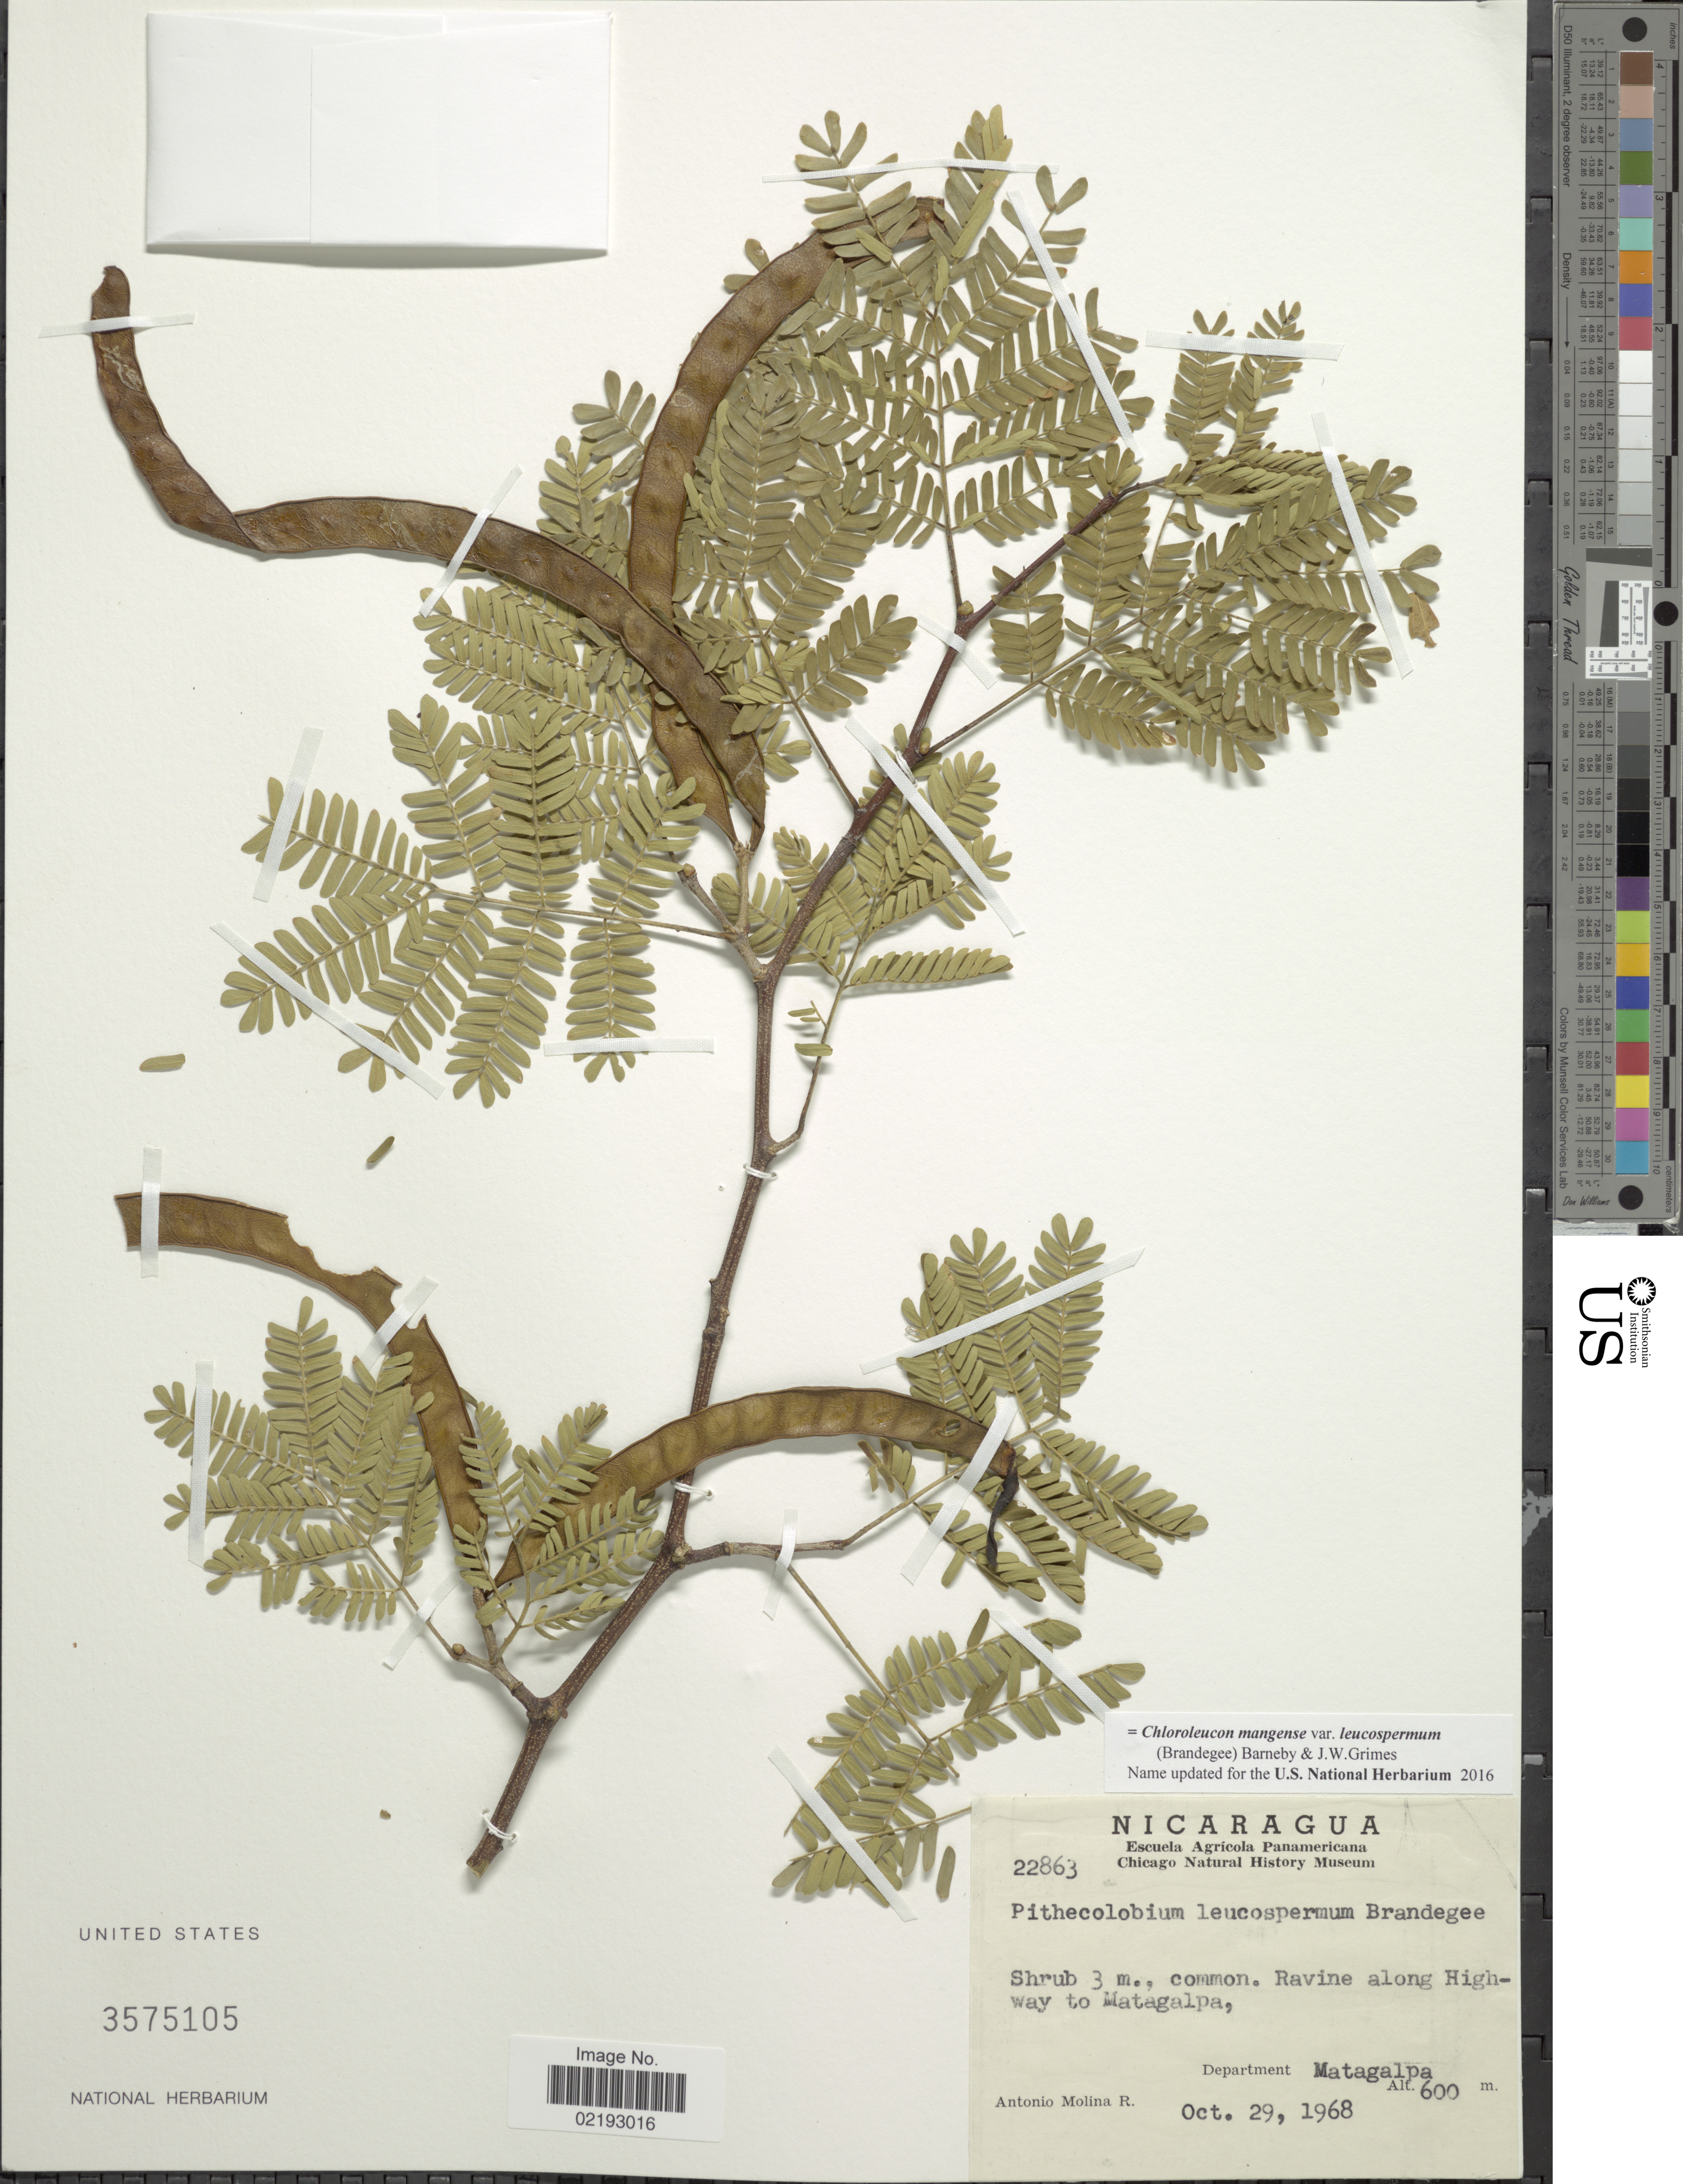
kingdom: Plantae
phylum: Tracheophyta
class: Magnoliopsida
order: Fabales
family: Fabaceae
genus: Chloroleucon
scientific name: Chloroleucon mangense var. leucospermum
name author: (Brandegee) Barneby & J.W. Grimes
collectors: A. Molina R.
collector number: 22863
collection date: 1968-10-29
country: Nicaragua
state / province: Matagalpa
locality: Ravine along Highway to Matagalpa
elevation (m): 600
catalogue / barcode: US 3575105